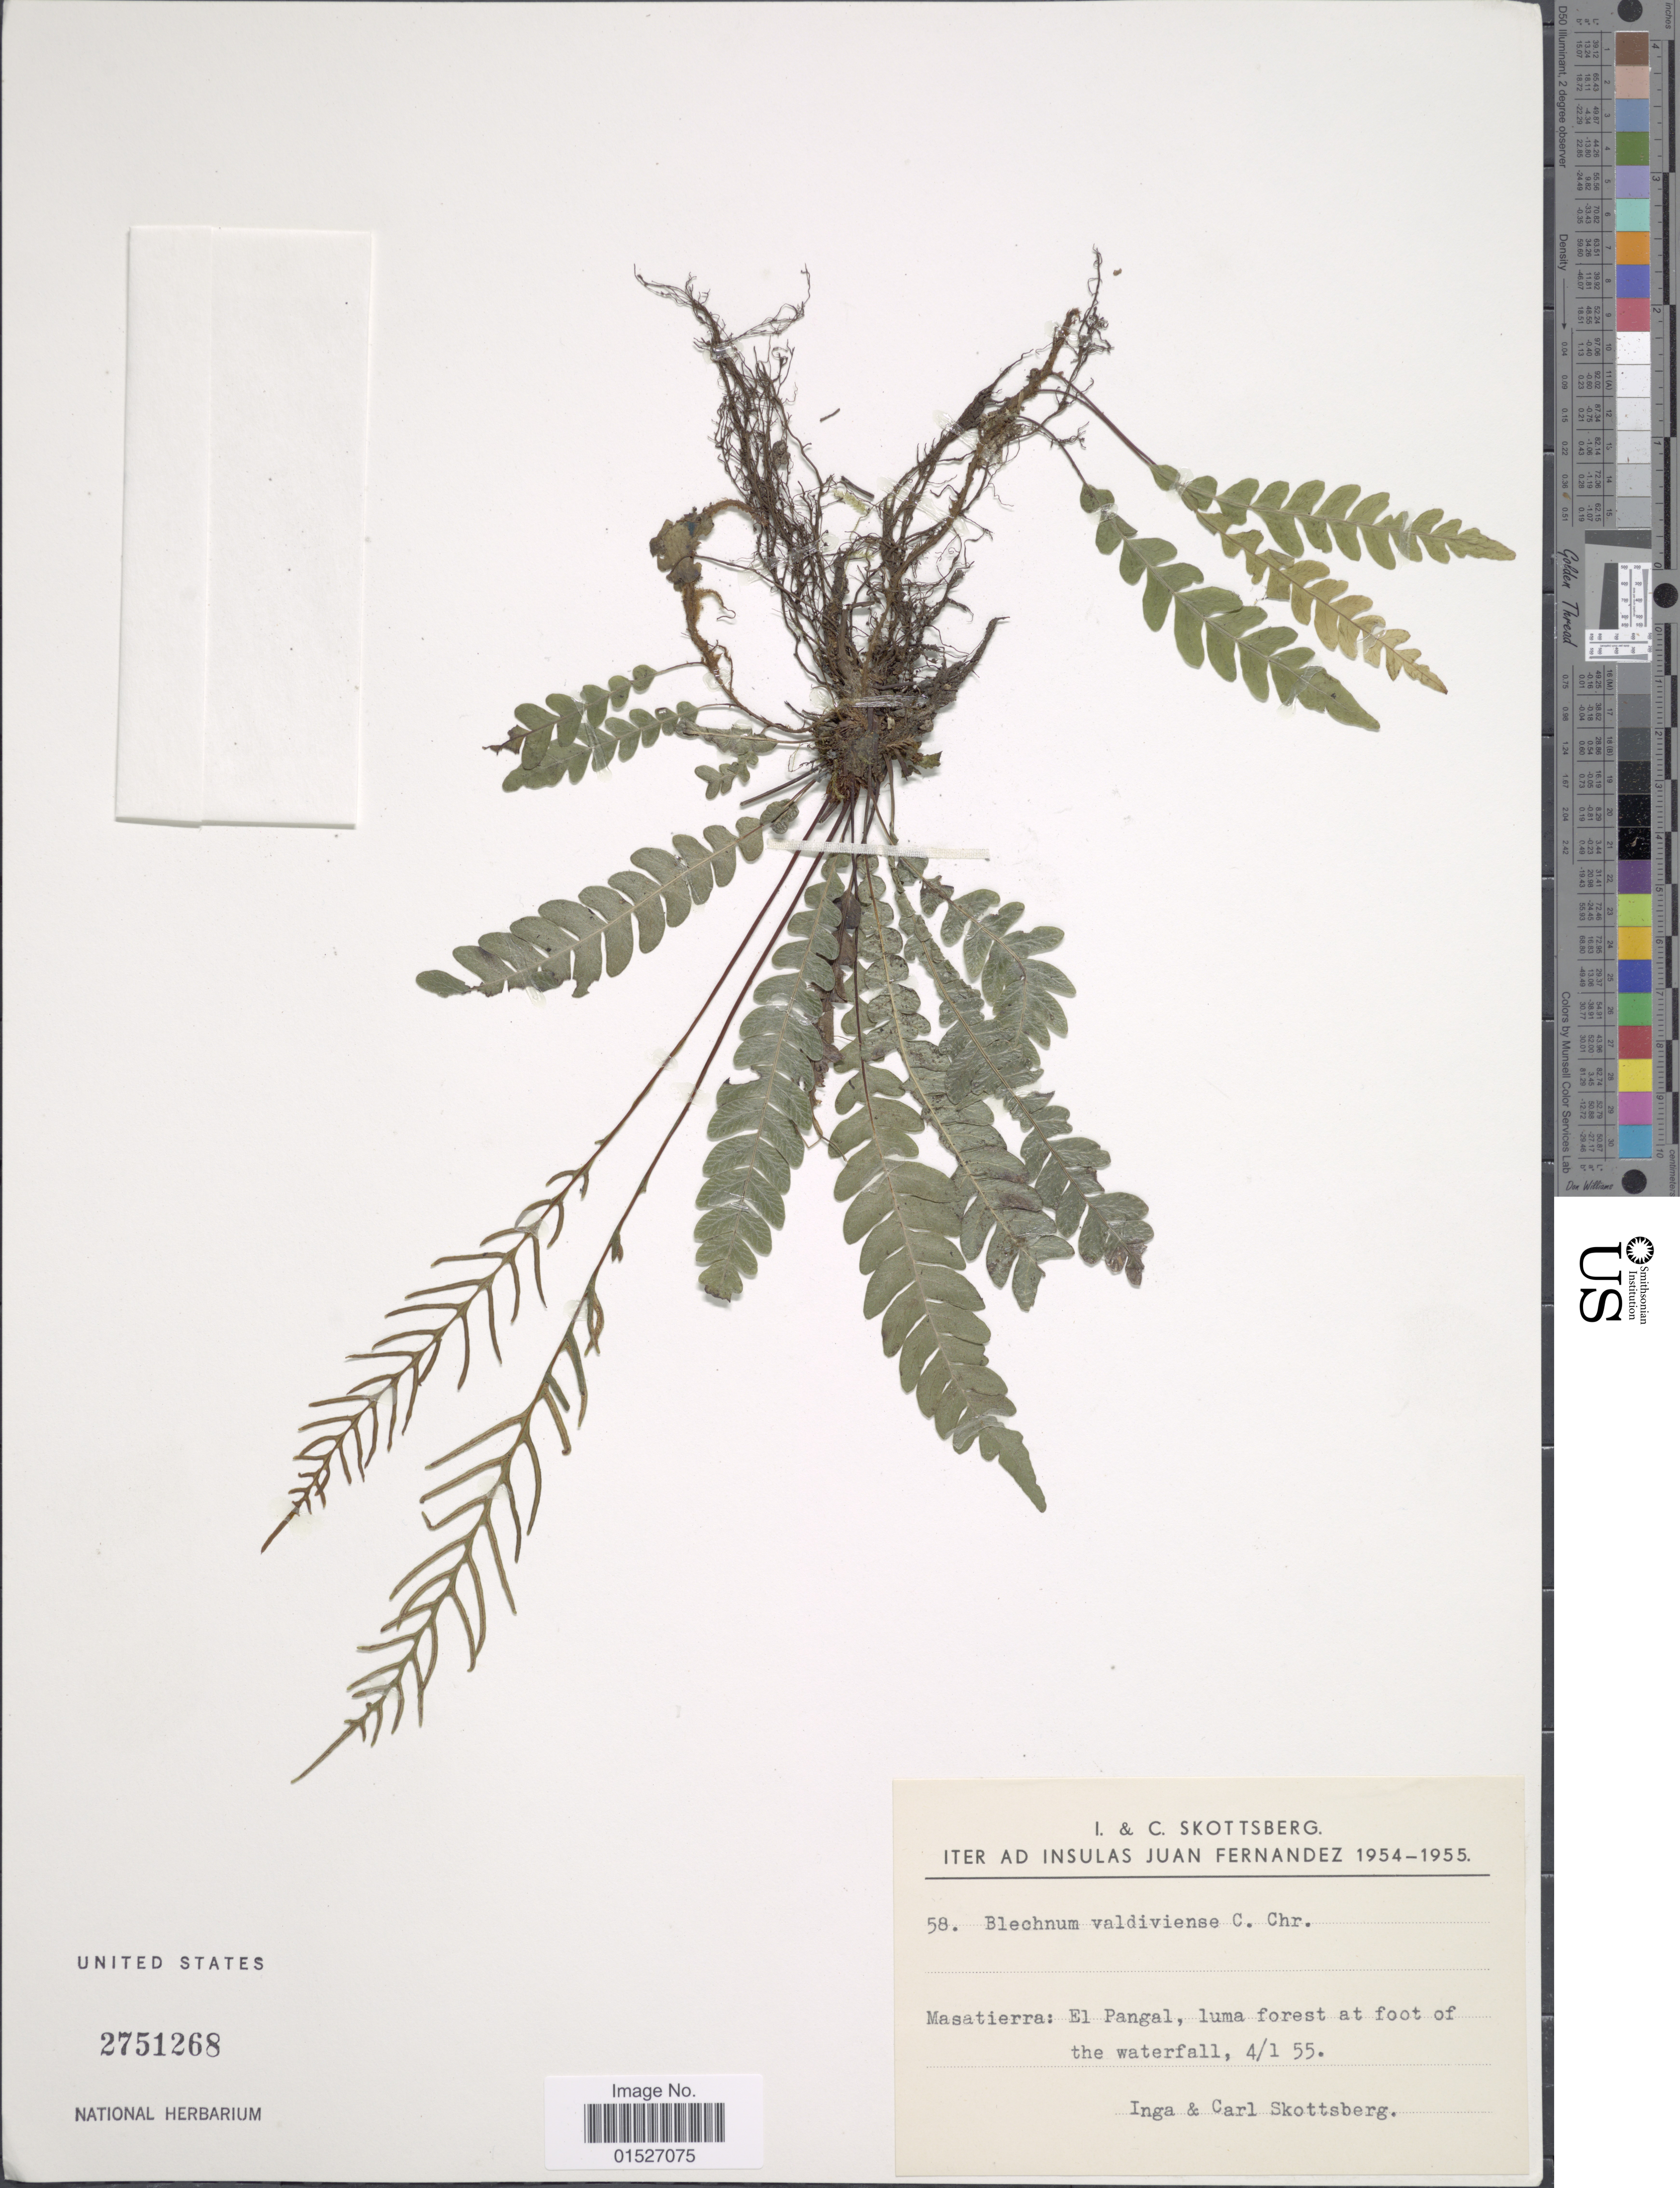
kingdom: Plantae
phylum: Tracheophyta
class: Polypodiopsida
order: Polypodiales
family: Blechnaceae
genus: Blechnum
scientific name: Blechnum valdivense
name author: C. Chr.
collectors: I. Skottsberg & C. Skottsberg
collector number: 58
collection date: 1955-01-04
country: Chile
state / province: Valparaíso (V)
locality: Insulas Juan Fernandez. Masatierra: El Pengal, luma forest at foot of the waterfall.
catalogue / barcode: US 2751268